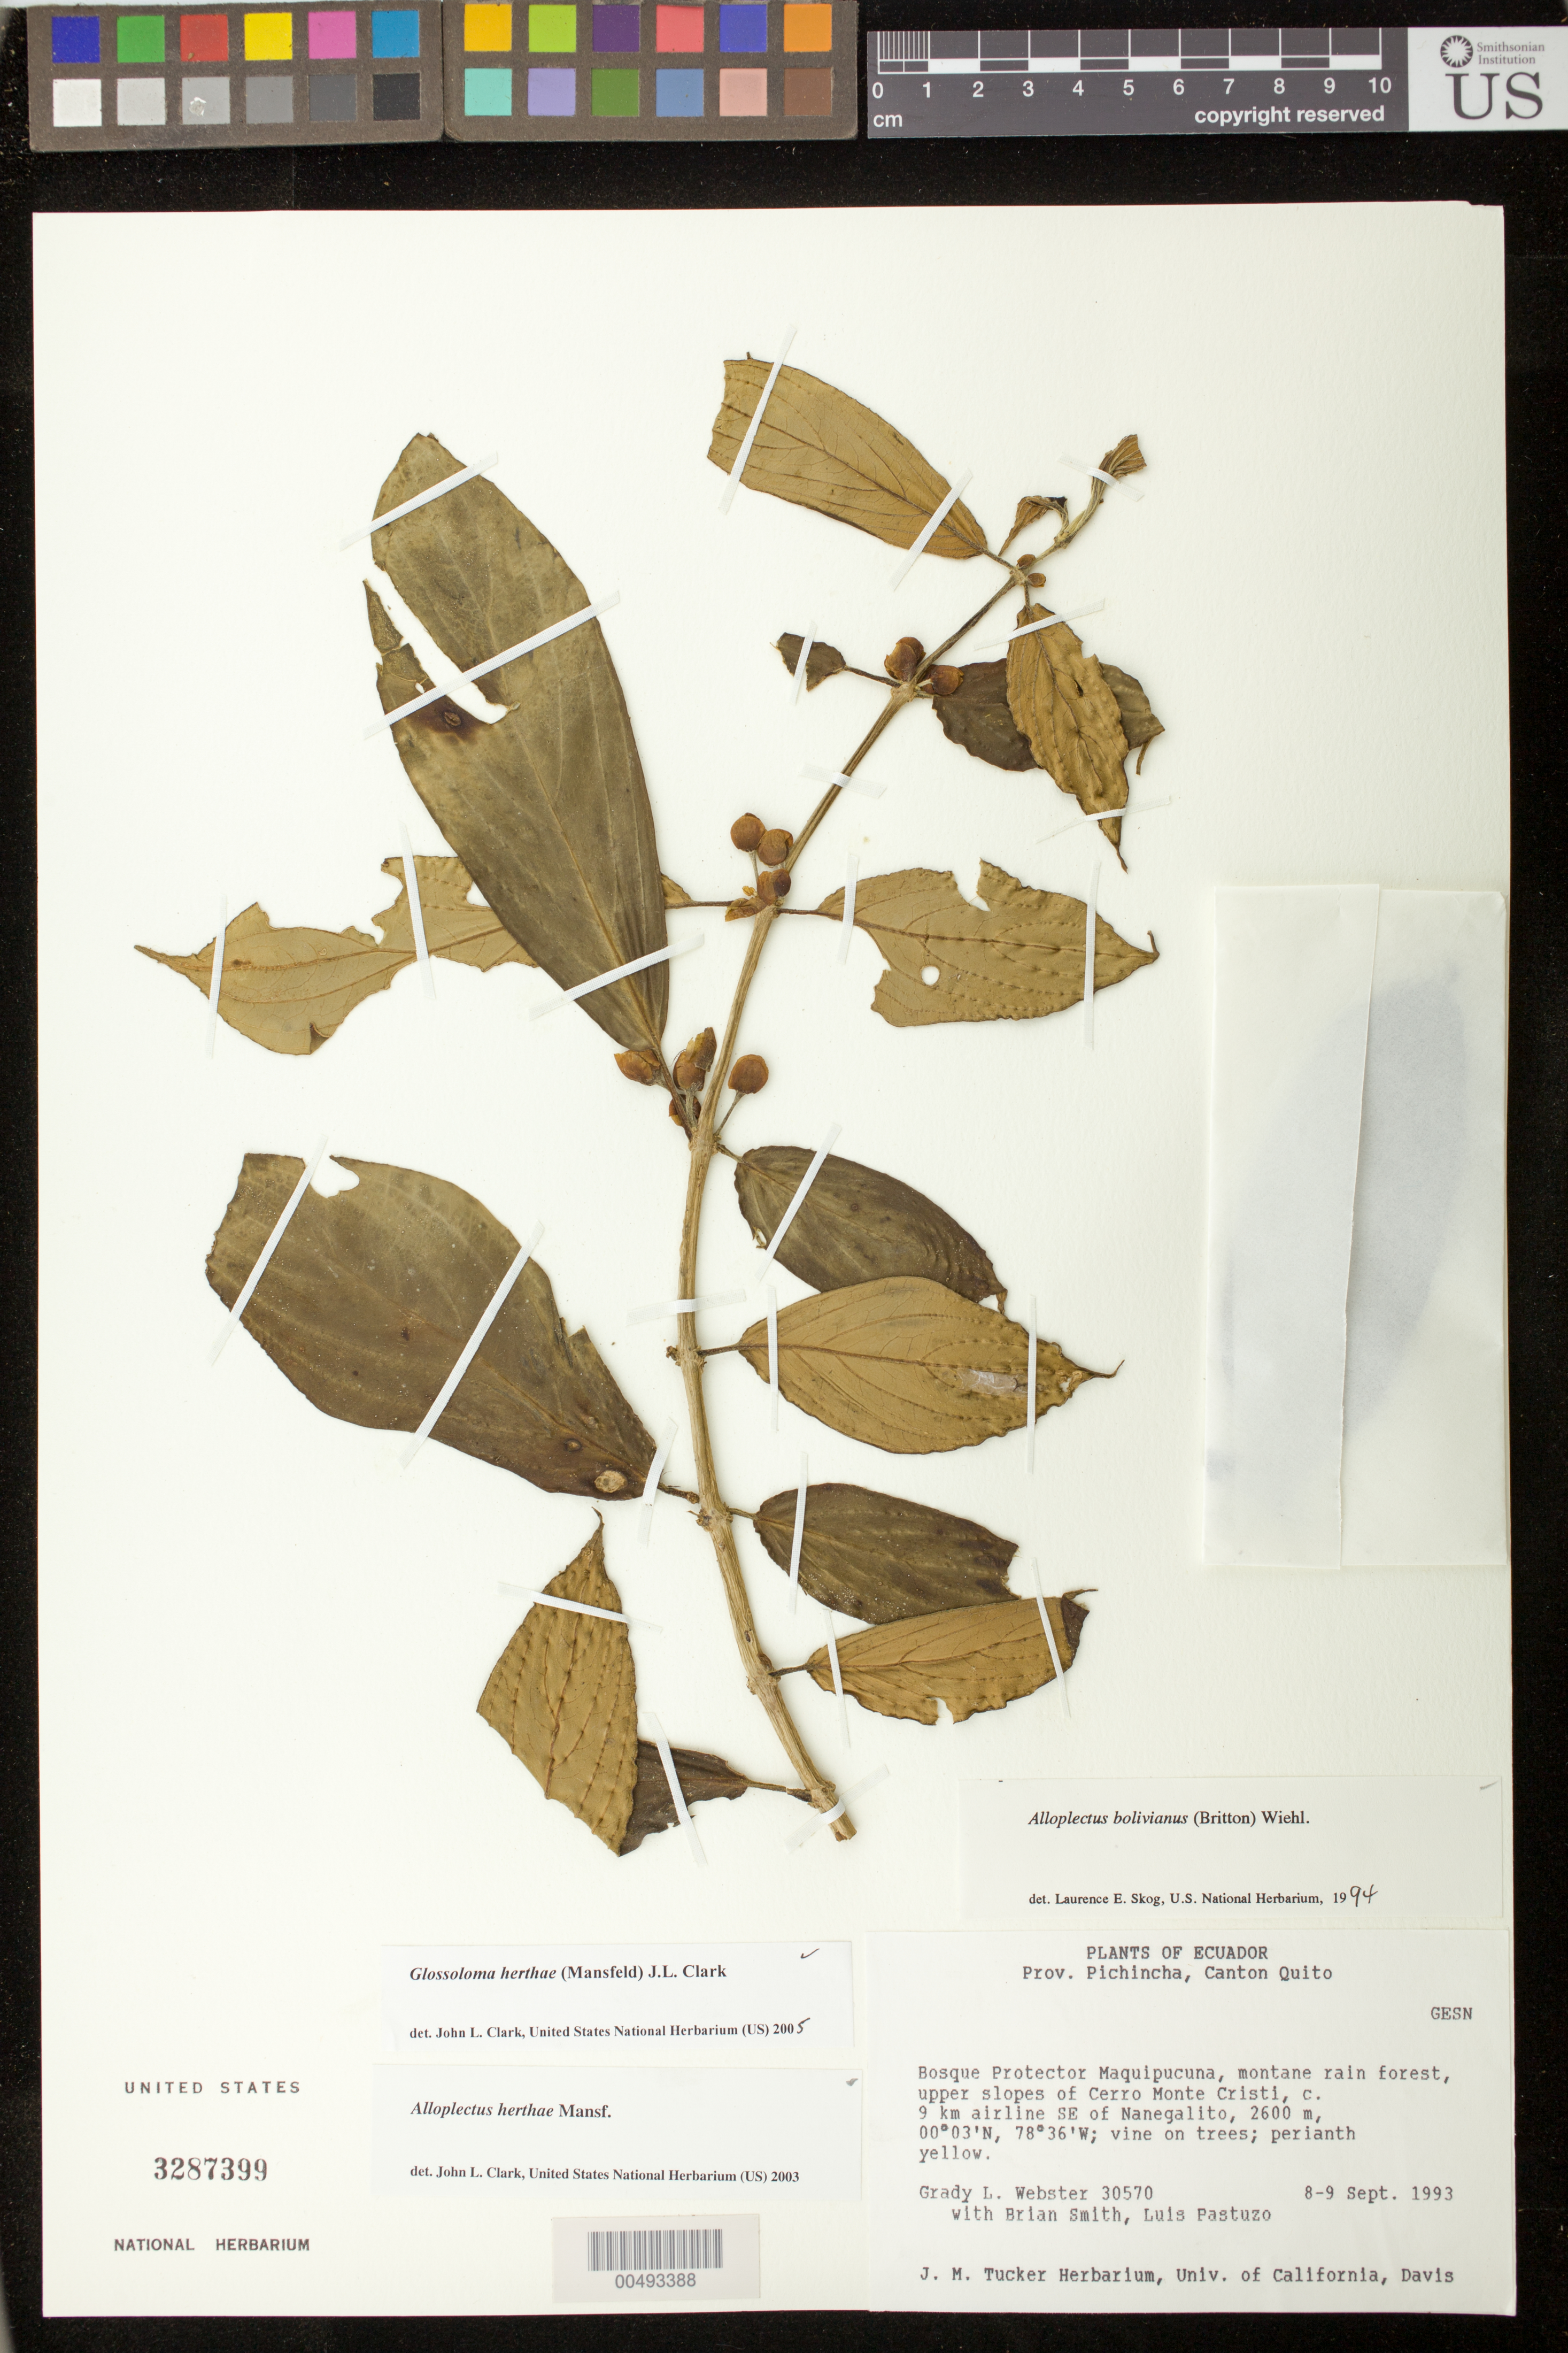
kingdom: Plantae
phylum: Tracheophyta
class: Magnoliopsida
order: Lamiales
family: Gesneriaceae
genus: Glossoloma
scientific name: Glossoloma herthae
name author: (Mansf.) J.L. Clark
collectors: G. L. Webster, B. Smith & L. Pastuzo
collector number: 30570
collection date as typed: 8-9 Sep 1993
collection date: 1993-09-08/1993-09-09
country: Ecuador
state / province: Pichincha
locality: Canton Quito, Cerro Monte Cristi, SE of Nanegalito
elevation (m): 2600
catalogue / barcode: US 3287399